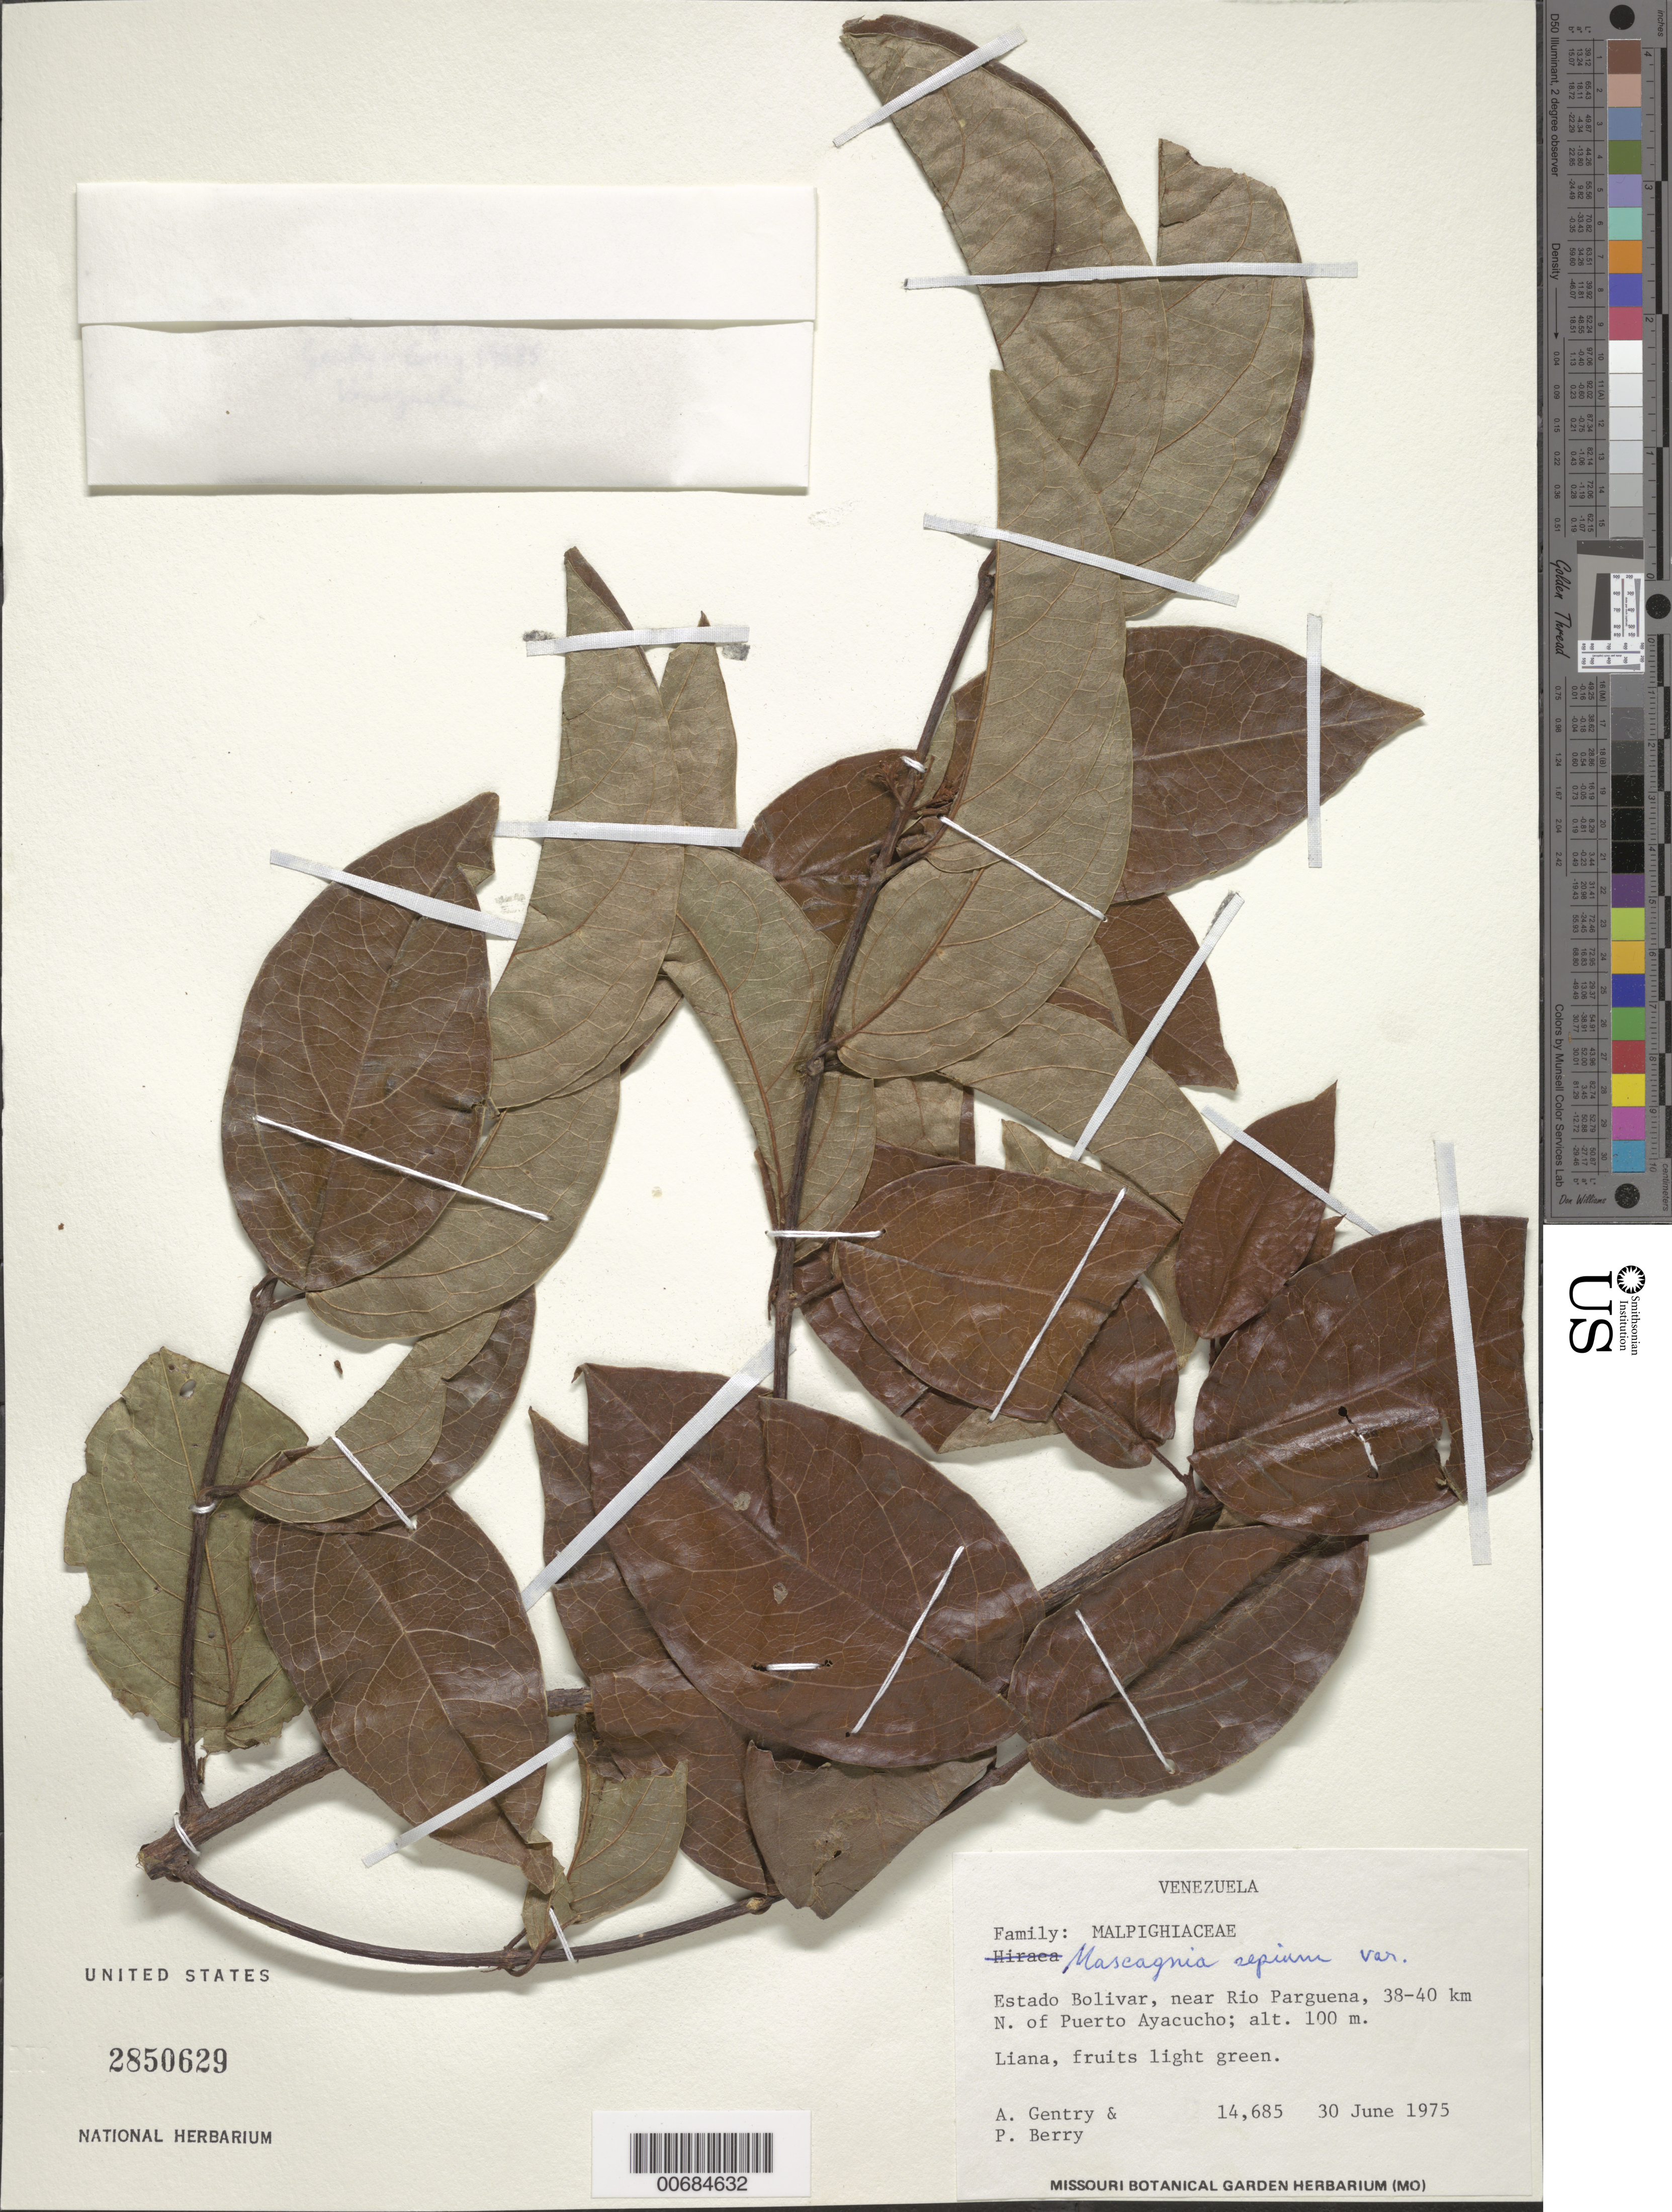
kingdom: Plantae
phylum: Tracheophyta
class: Magnoliopsida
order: Malpighiales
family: Malpighiaceae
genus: Mascagnia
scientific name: Mascagnia sepium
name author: (A. Juss.) Griseb.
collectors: A. H. Gentry & P. Berry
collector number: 14685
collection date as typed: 30-Jun-75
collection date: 1975-06-30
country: Venezuela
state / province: Amazonas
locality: Río Parguena, 38-40 km N of Puerto Ayacucho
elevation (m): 100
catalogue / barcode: US 2850629